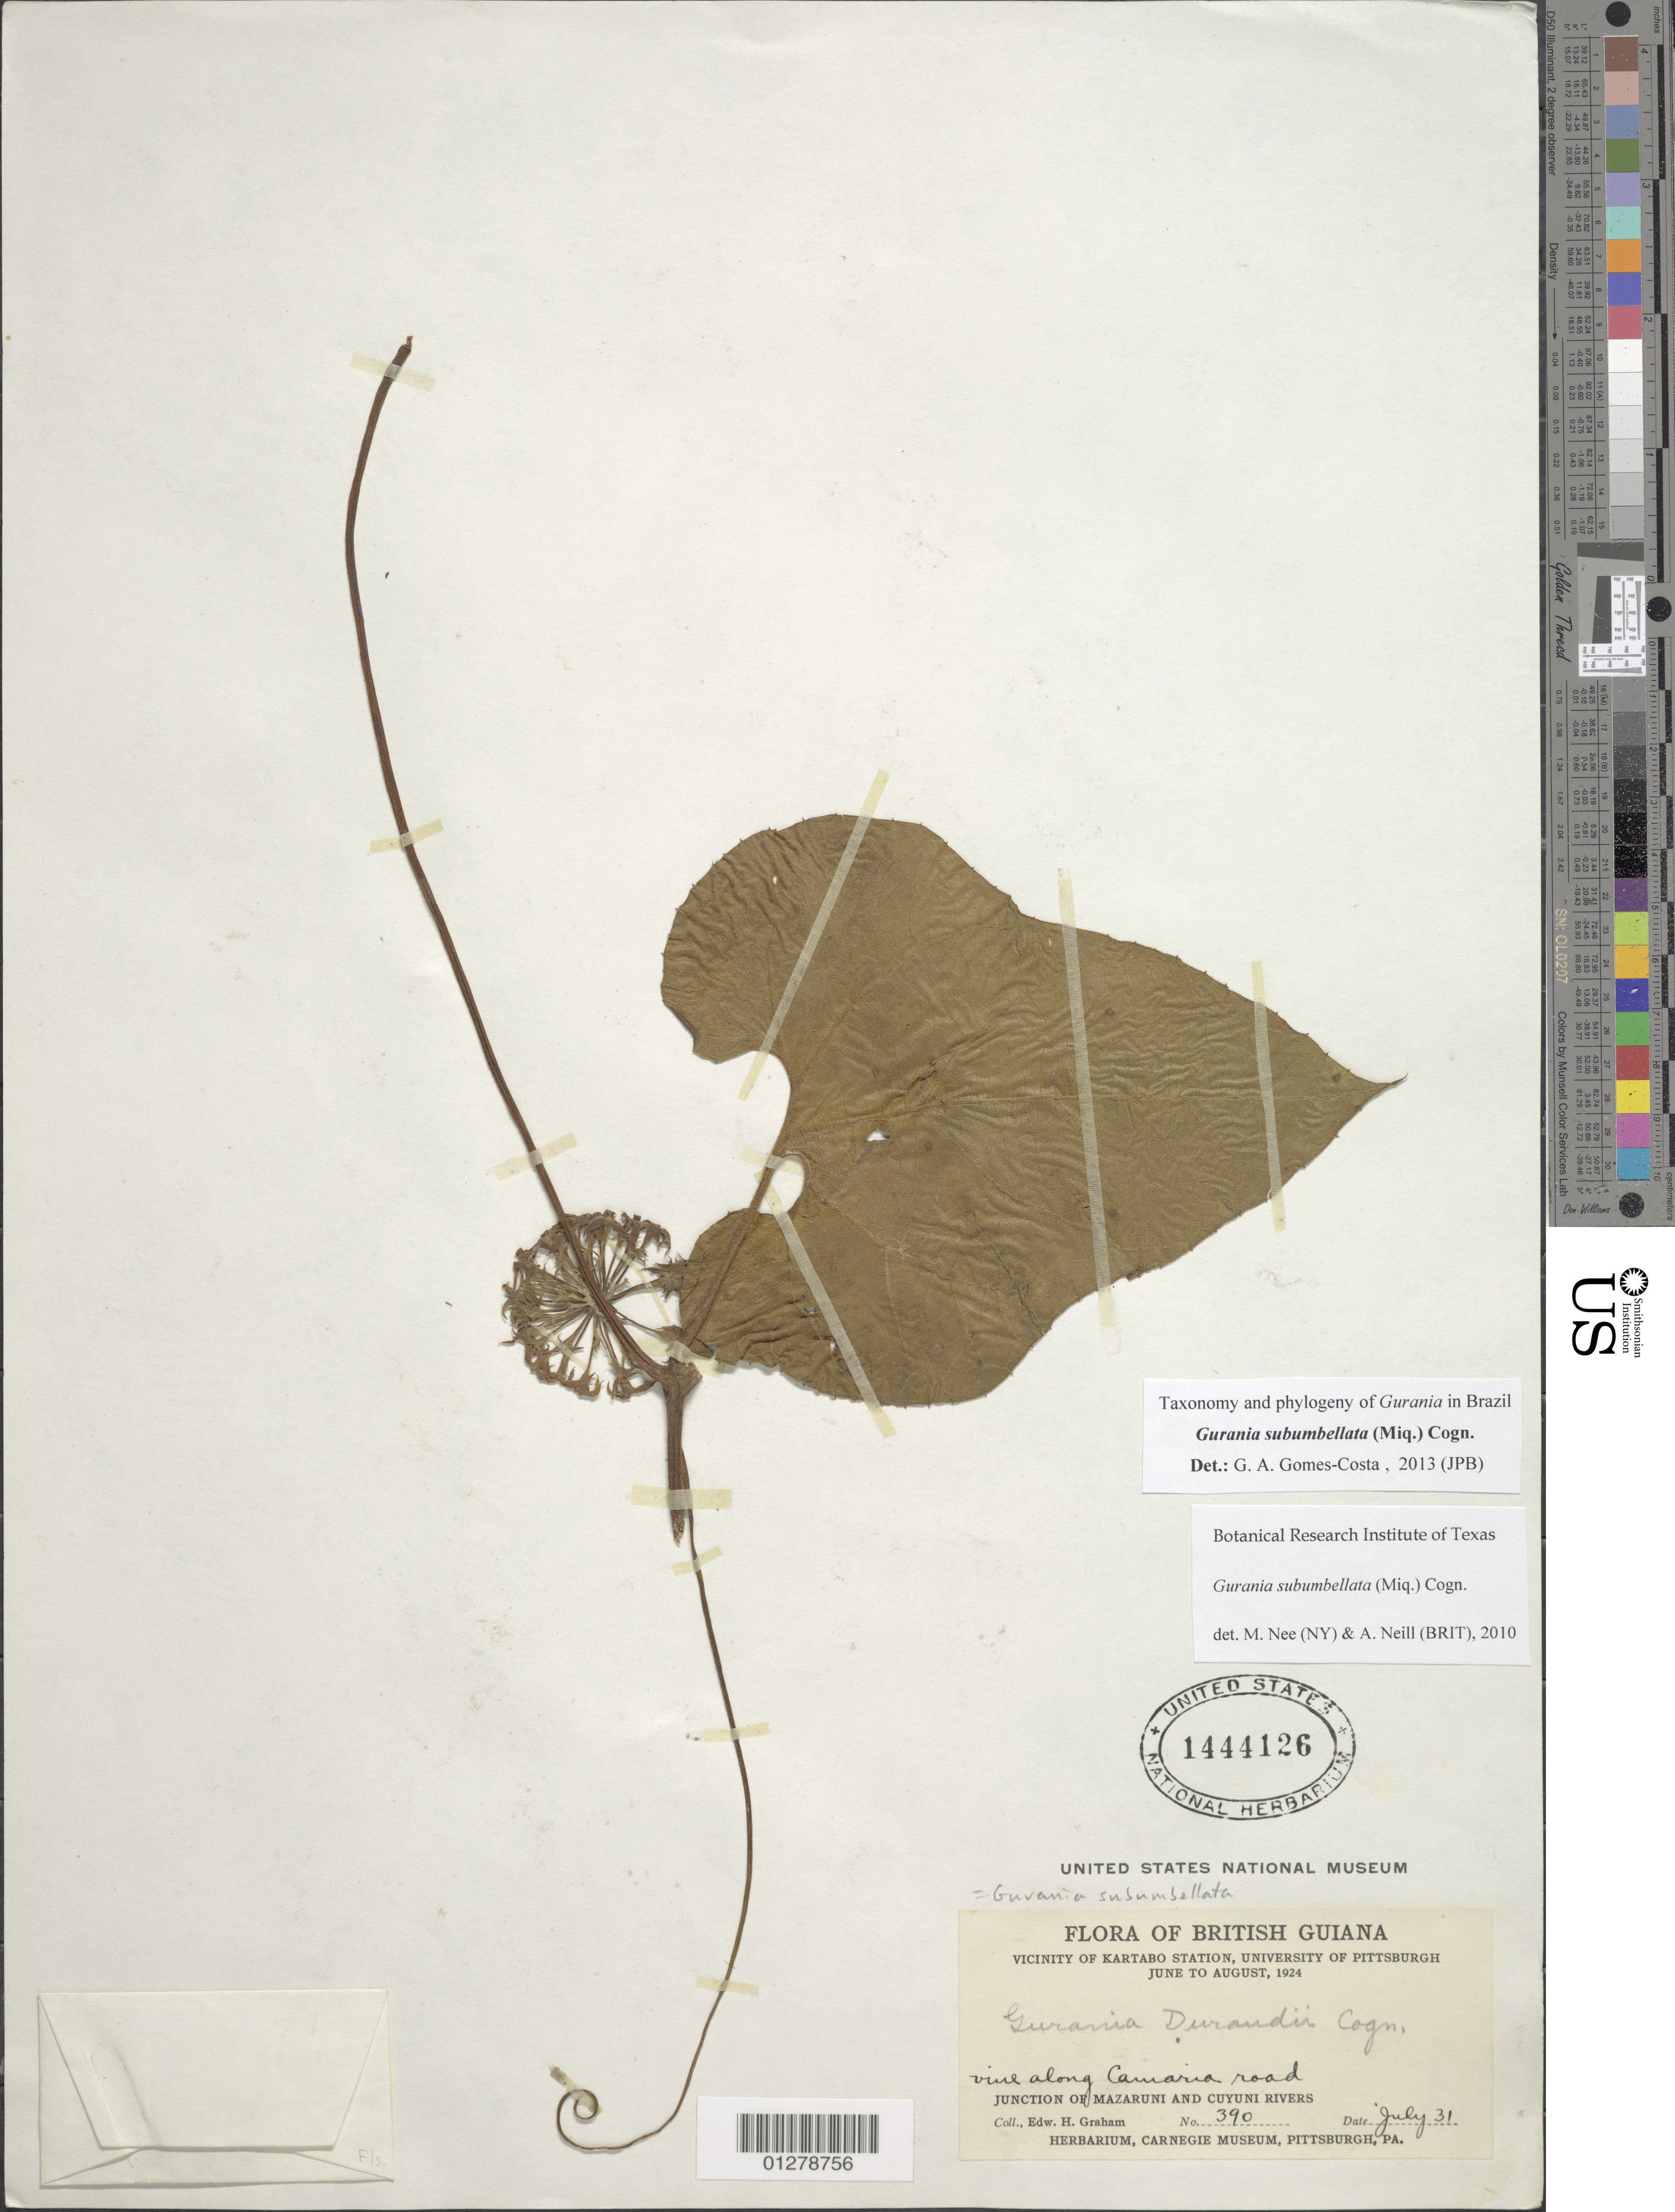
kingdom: Plantae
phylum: Tracheophyta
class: Magnoliopsida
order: Cucurbitales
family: Cucurbitaceae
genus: Gurania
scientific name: Gurania subumbellata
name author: (Miq.) Cogn.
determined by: Gomes-Costa, G. A.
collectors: E. H. Graham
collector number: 390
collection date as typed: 31 July 1924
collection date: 1924-07-31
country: Guyana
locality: Junction of Mazaruni and Cuyana Rivers, along Camaria Road. vic of Kartabo station.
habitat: along road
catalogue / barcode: US 1444126